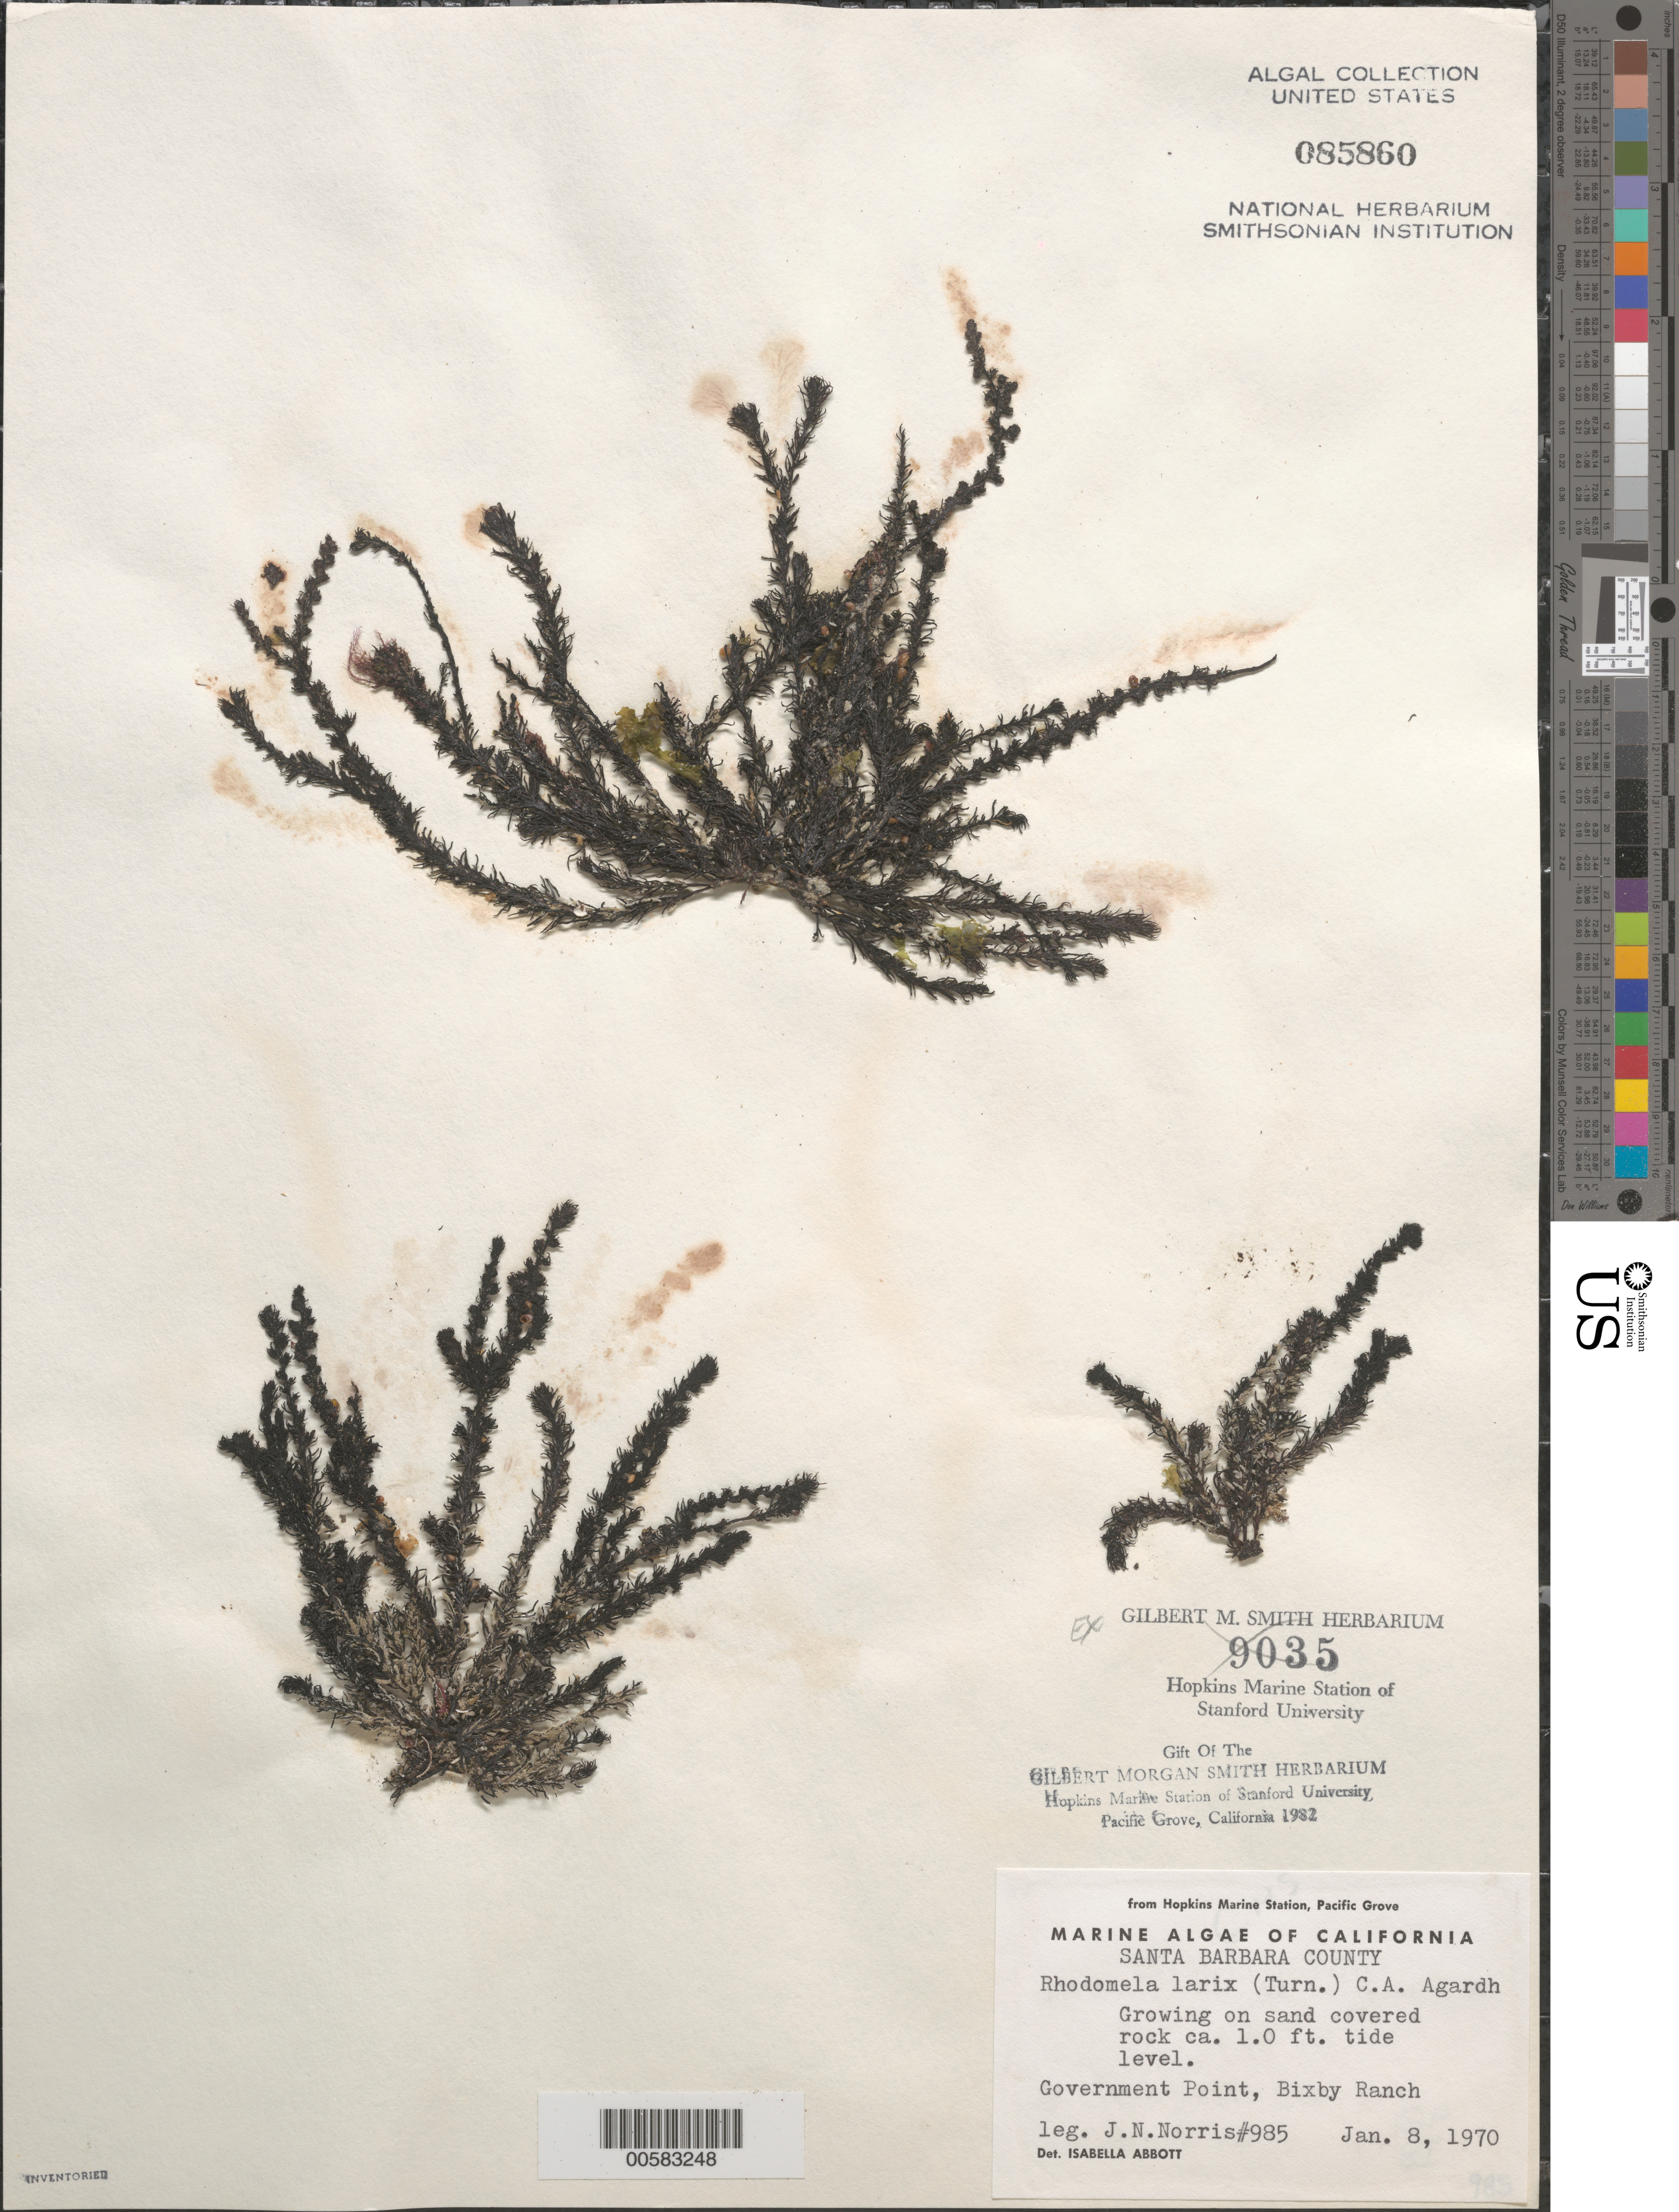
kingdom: Plantae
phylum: Rhodophyta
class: Florideophyceae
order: Ceramiales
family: Rhodomelaceae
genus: Neorhodomela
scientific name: Neorhodomela larix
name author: (Turner) Masuda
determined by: Algae name updating Project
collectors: J. N. Norris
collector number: JN-985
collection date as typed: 08 Jan 1970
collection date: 1970-01-08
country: United States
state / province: California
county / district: Santa Barbara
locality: Government Point, Bixby Ranch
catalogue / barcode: US 85860